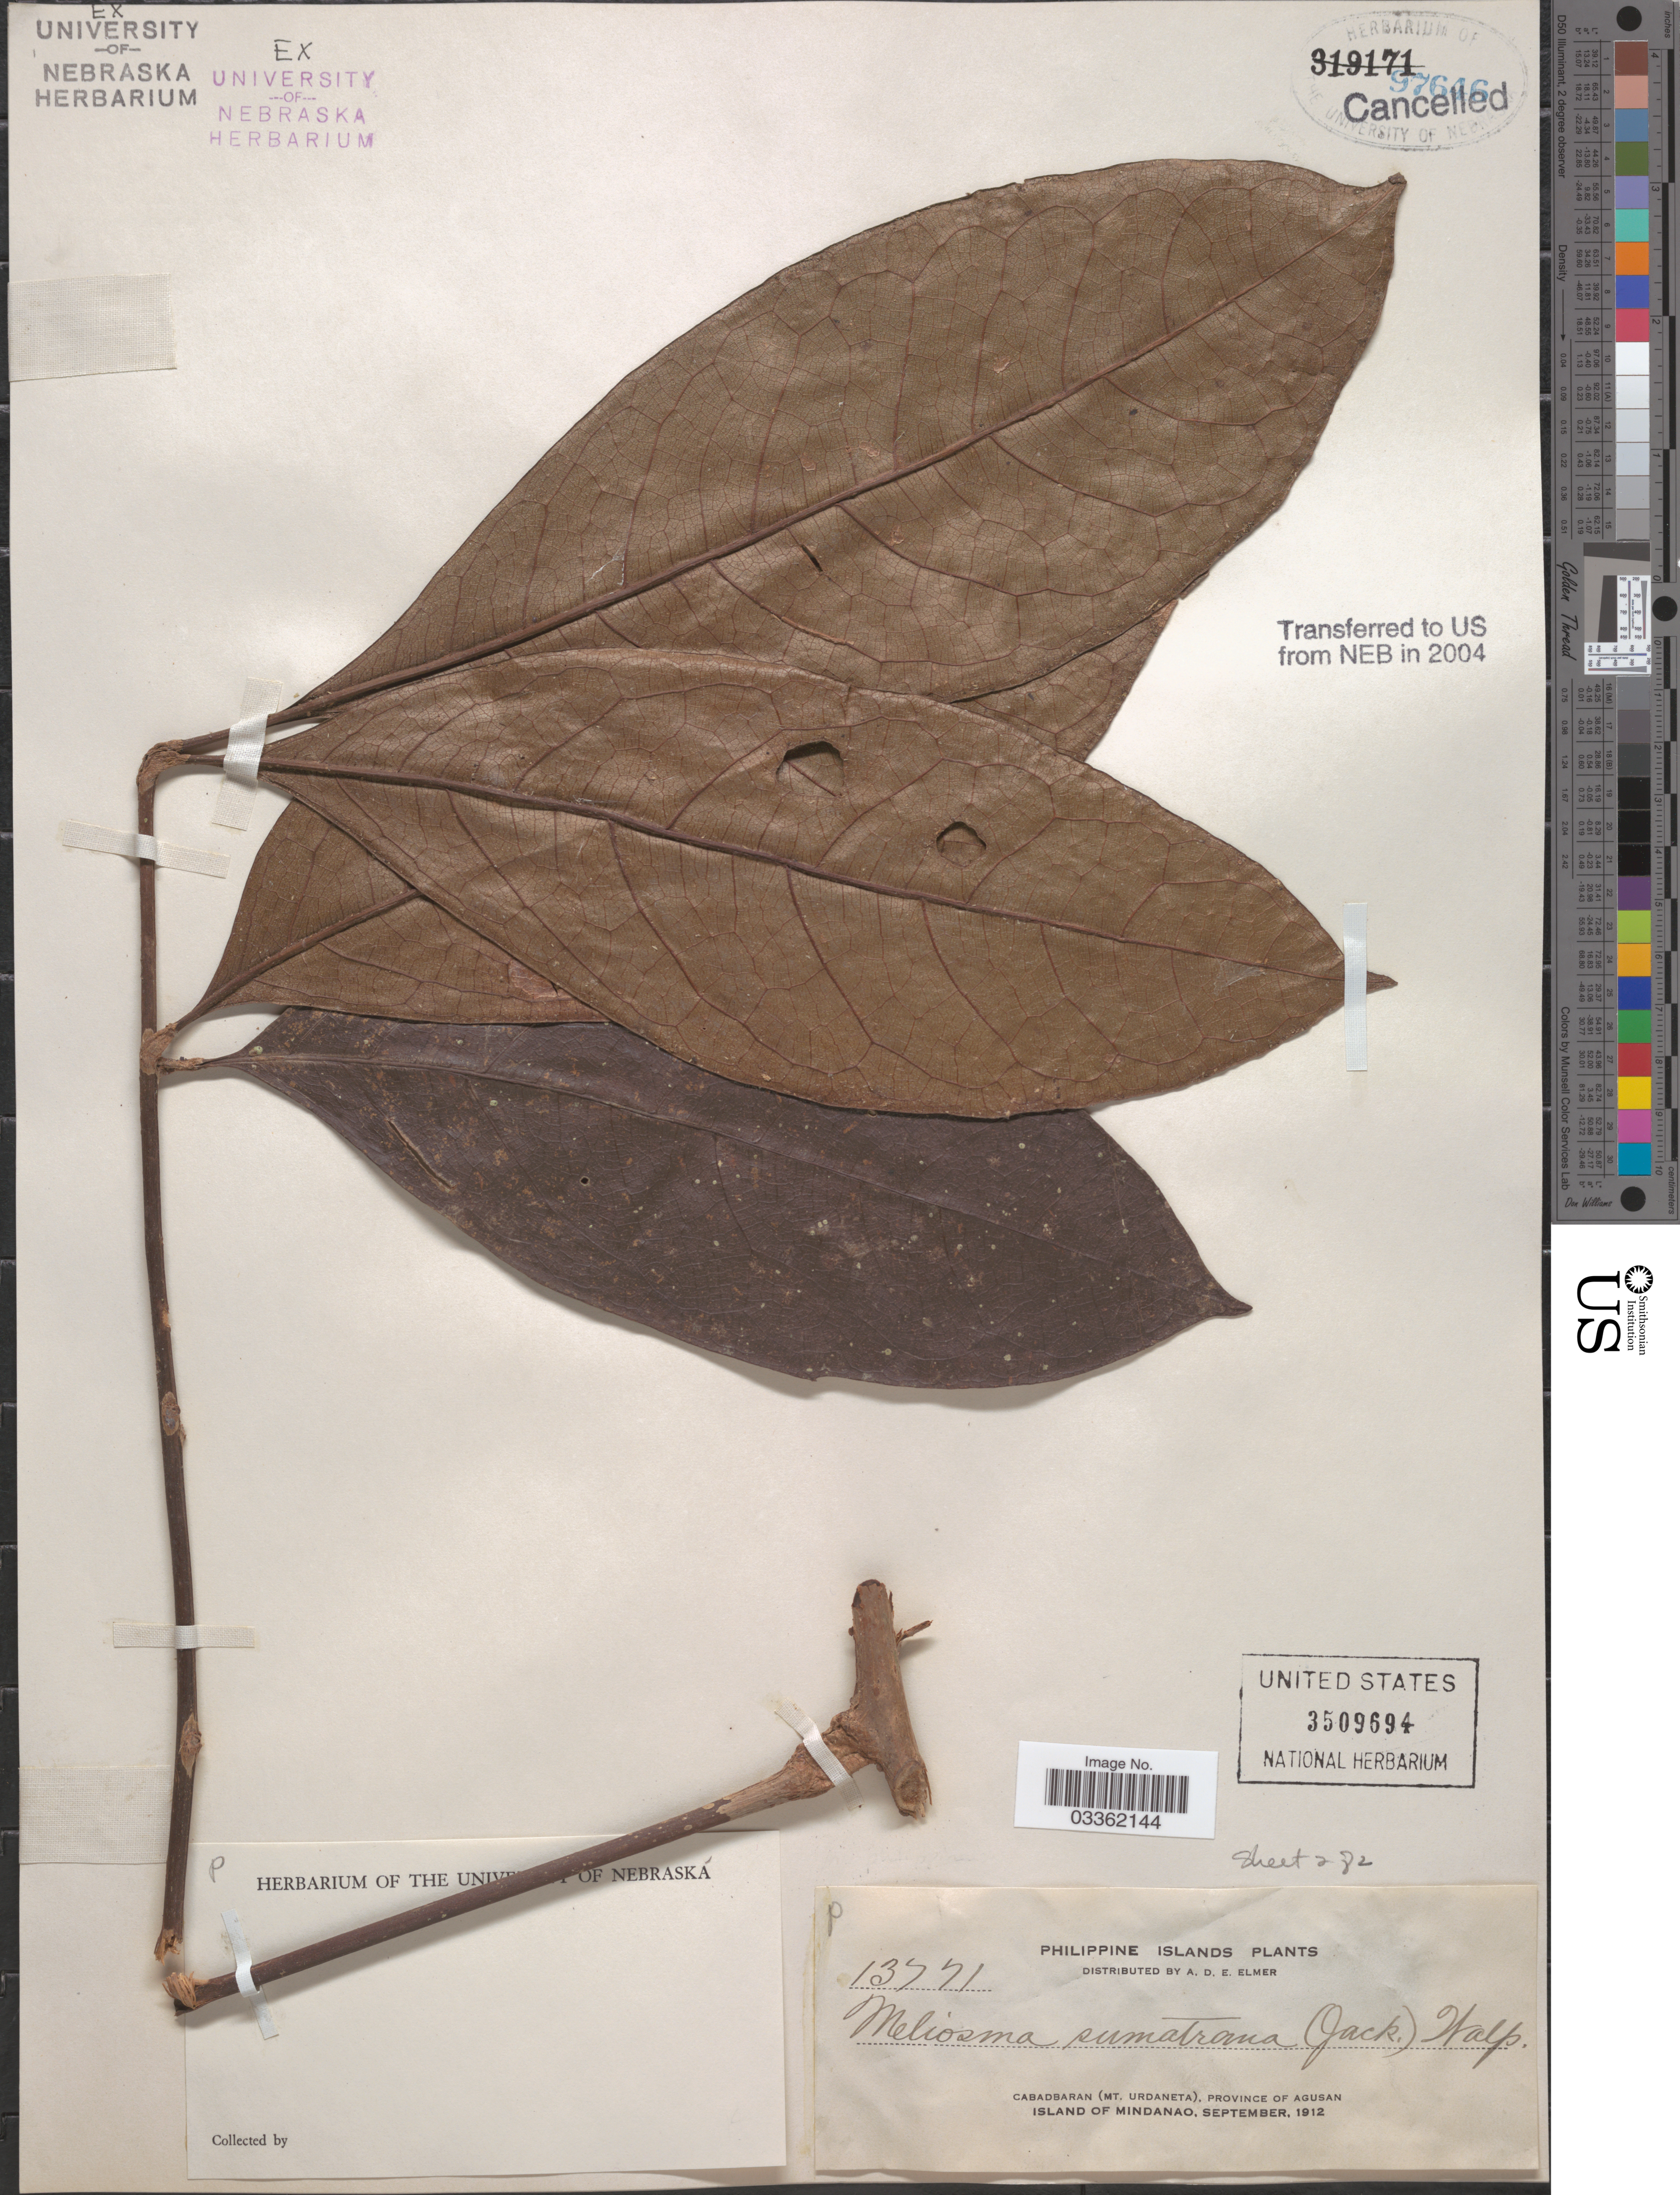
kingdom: Plantae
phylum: Tracheophyta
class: Magnoliopsida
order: Proteales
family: Sabiaceae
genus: Meliosma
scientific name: Meliosma philippinensis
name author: Merr. & L.M. Perry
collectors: A. D. E. Elmer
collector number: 13771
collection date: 1912-09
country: Philippines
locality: Cabadbaran (Mt. Urdaneta), Province of Agusan. Island of Mindanao.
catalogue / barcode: US 3509694